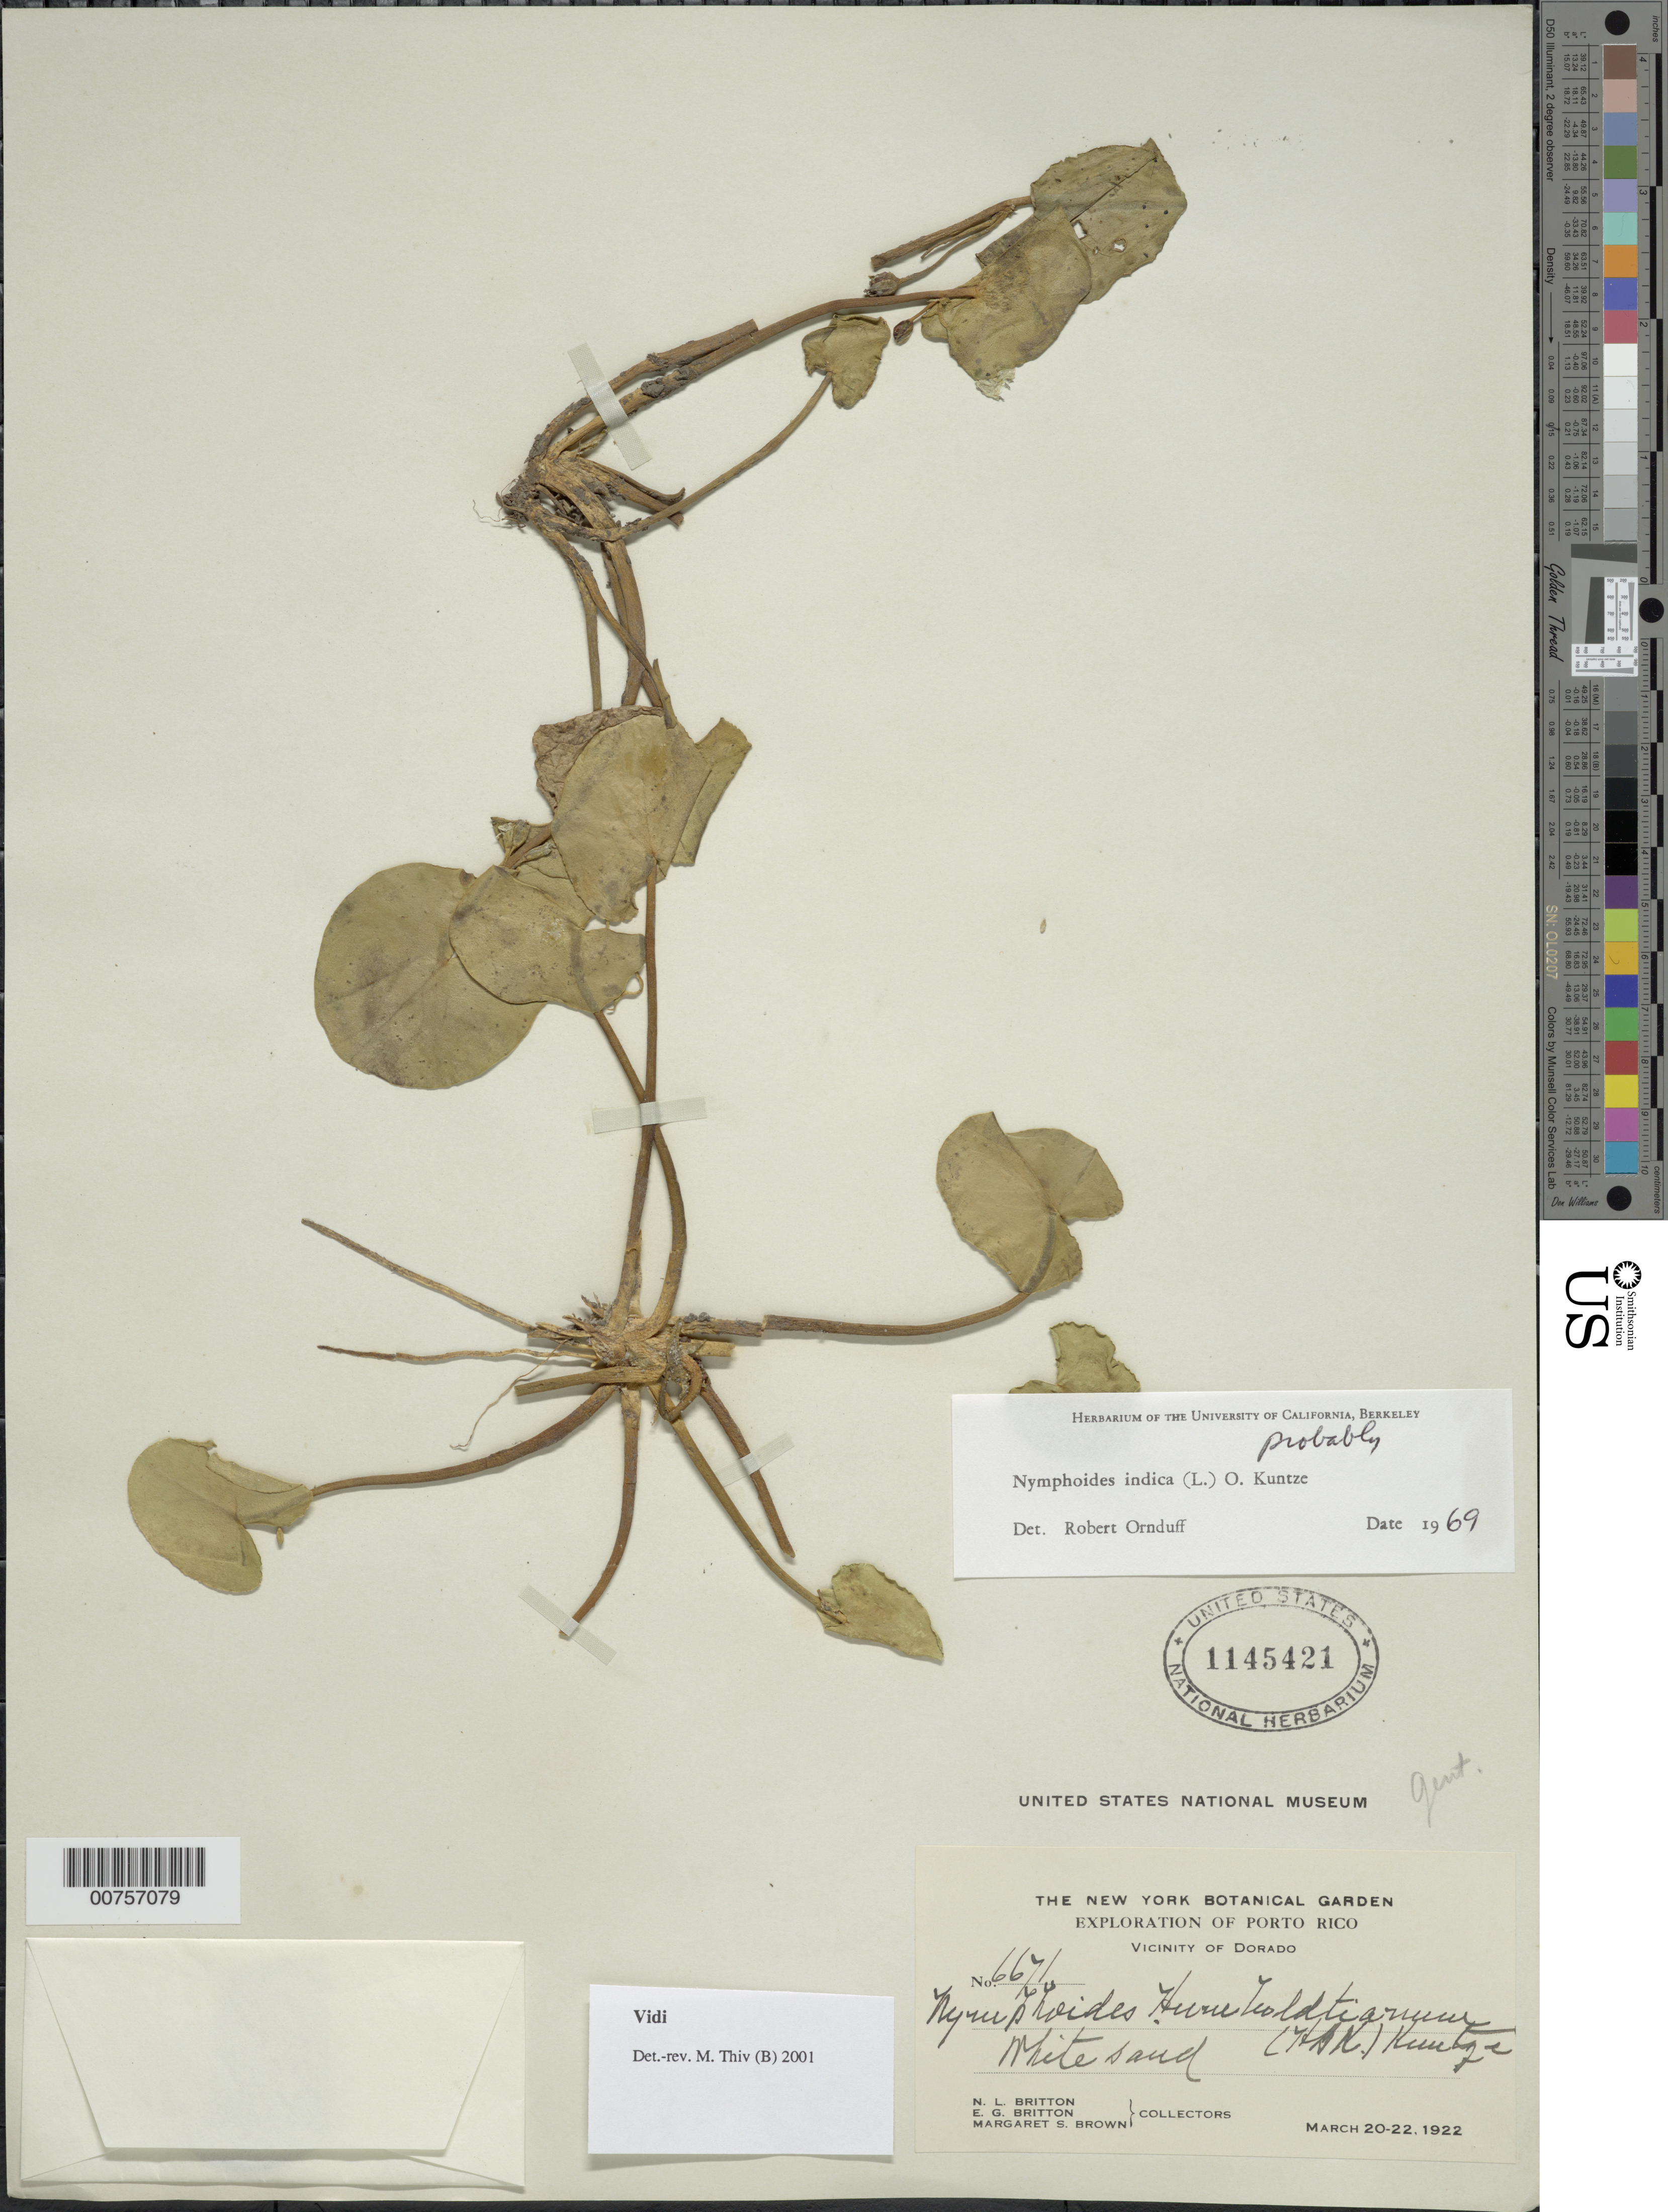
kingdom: Plantae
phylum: Tracheophyta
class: Magnoliopsida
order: Asterales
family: Menyanthaceae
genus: Nymphoides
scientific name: Nymphoides indica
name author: (L.) Kuntze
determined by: Thiv, M.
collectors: N. Britton, E. G. Britton & M. S. Brown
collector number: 6671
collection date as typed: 20 Mar 1922 to 22 Mar 1922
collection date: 1922-03-20/1922-03-22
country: Puerto Rico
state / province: Dorado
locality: Vicinity of Dorado.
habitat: White sand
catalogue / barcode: US 1145421